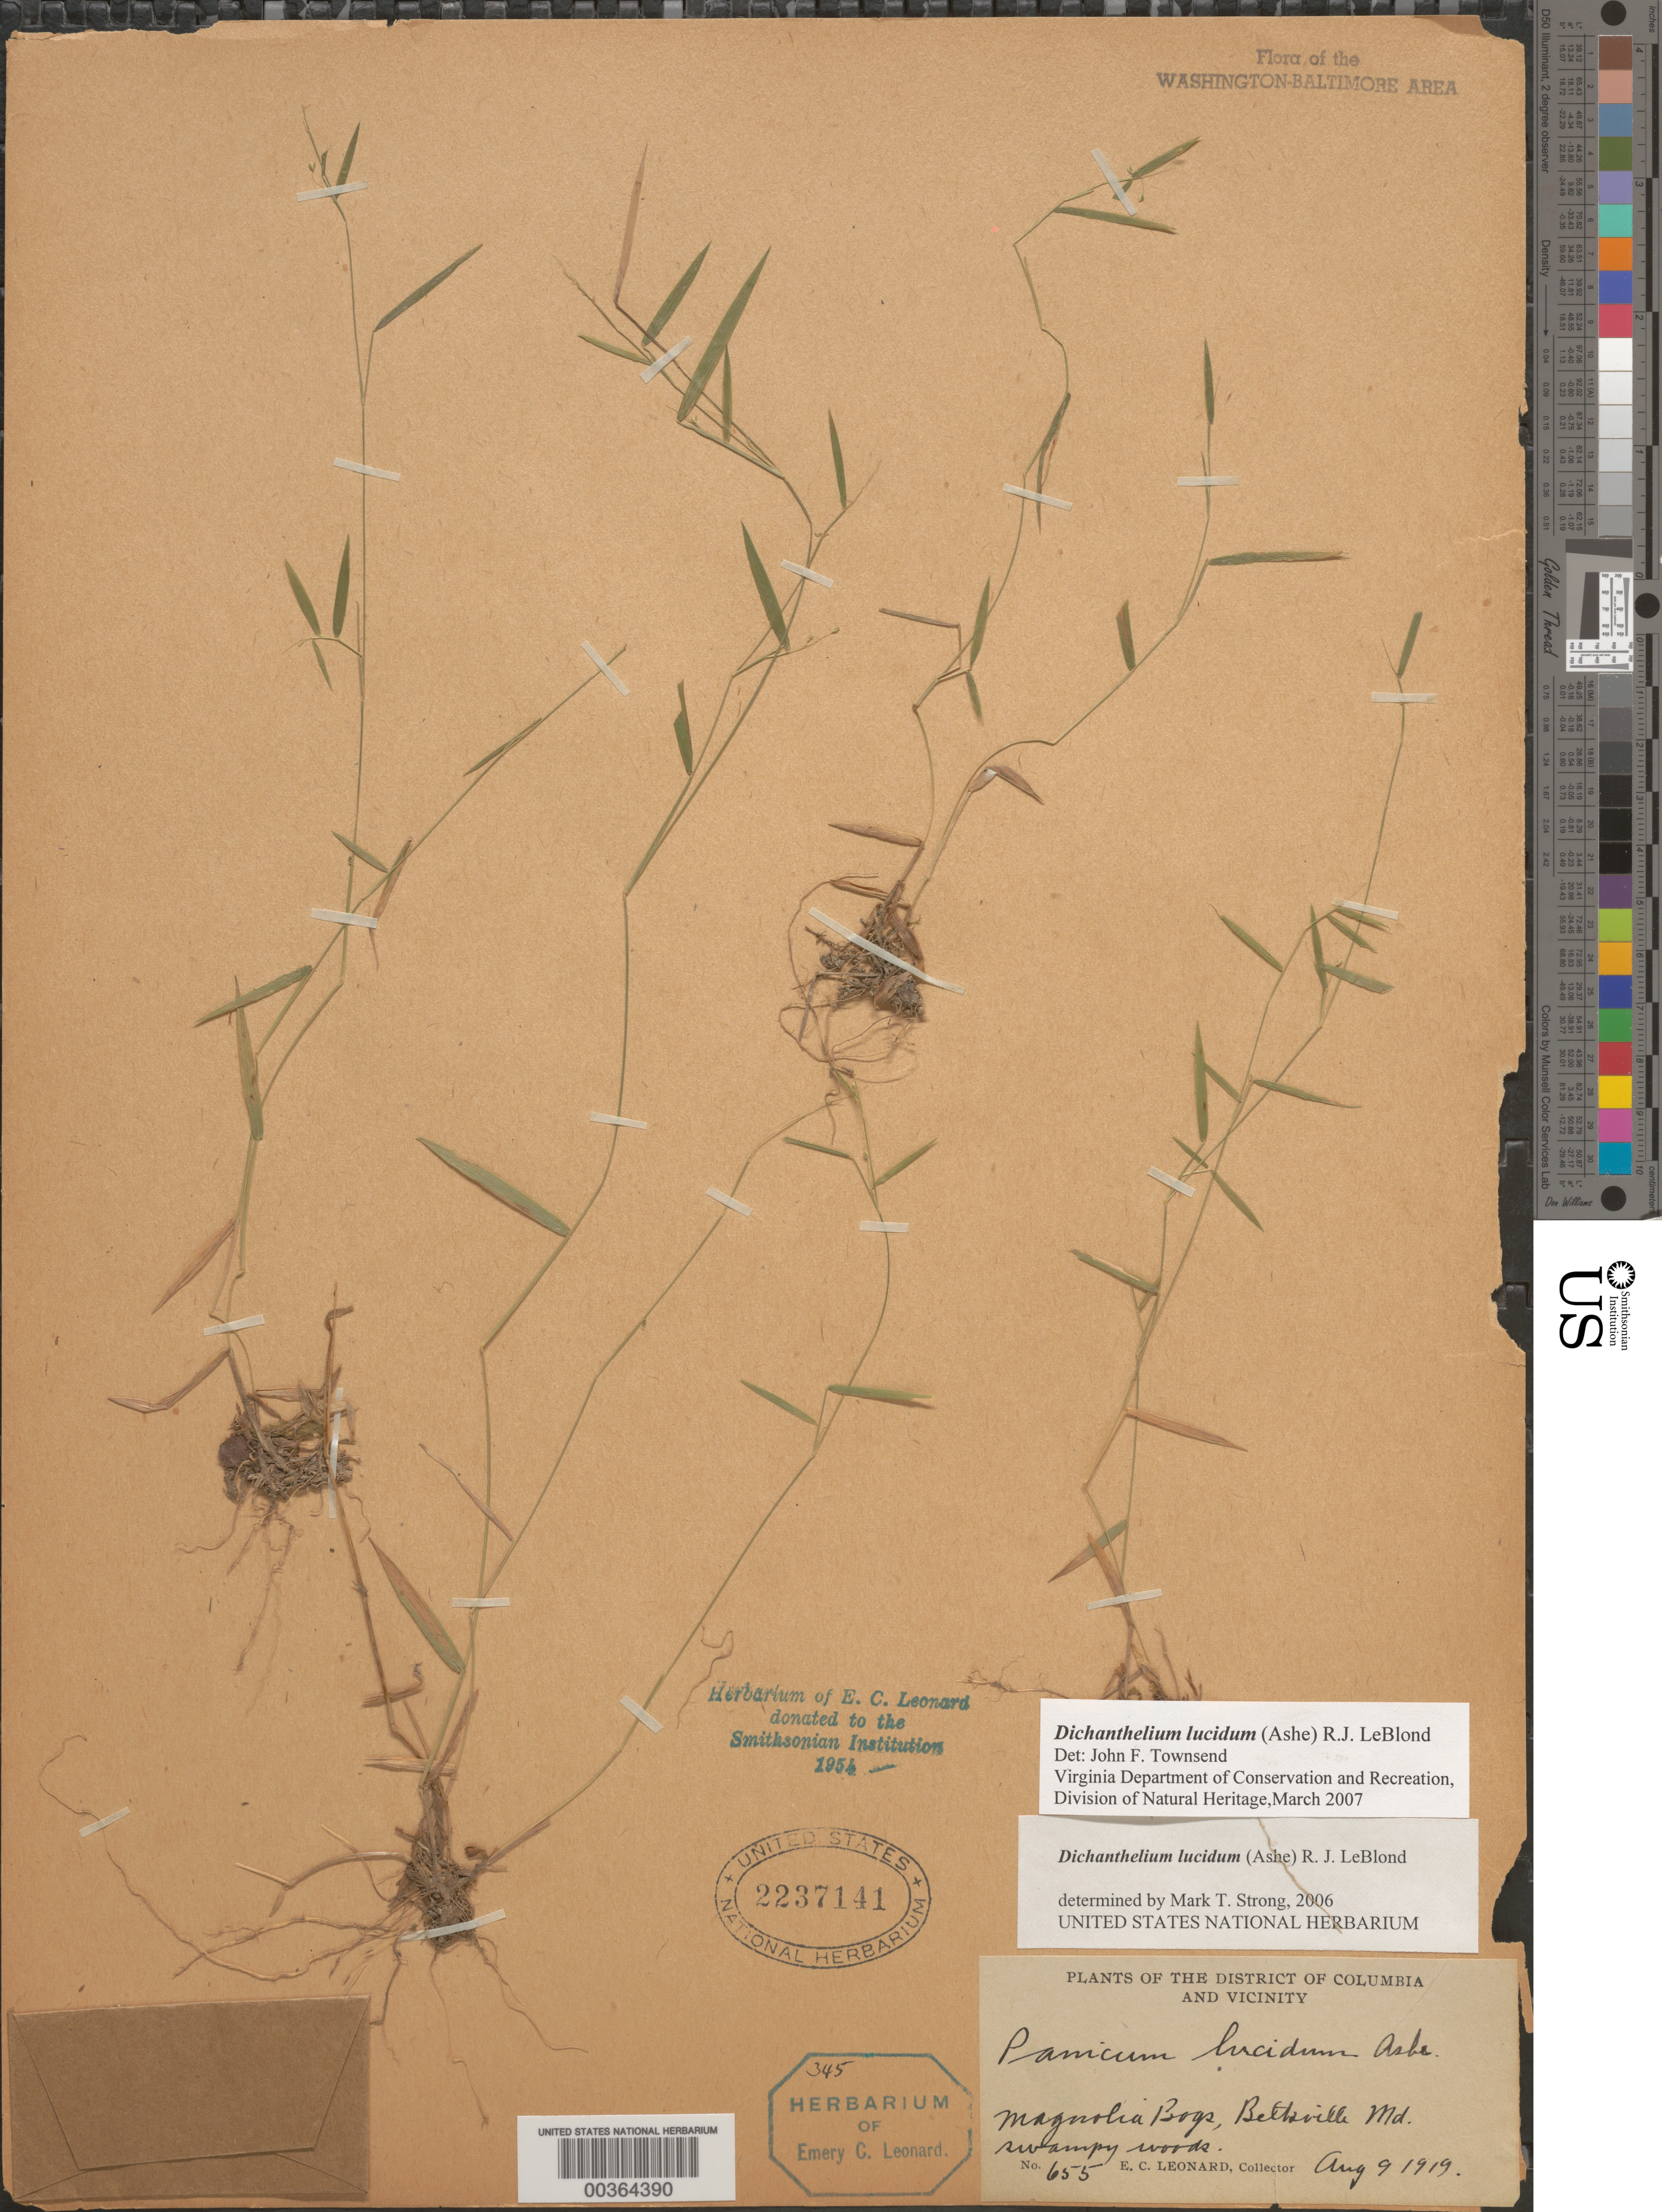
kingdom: Plantae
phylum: Tracheophyta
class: Liliopsida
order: Poales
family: Poaceae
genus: Dichanthelium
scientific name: Dichanthelium dichotomum var. dichotomum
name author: (L.) Gould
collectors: E. C. Leonard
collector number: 655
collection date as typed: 09 Aug 1919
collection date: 1919-08-09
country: United States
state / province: Maryland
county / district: Prince George's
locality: Magnolia Bogs, Beltsville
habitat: Magnolia bogs, swampy woods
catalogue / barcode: US 2237141